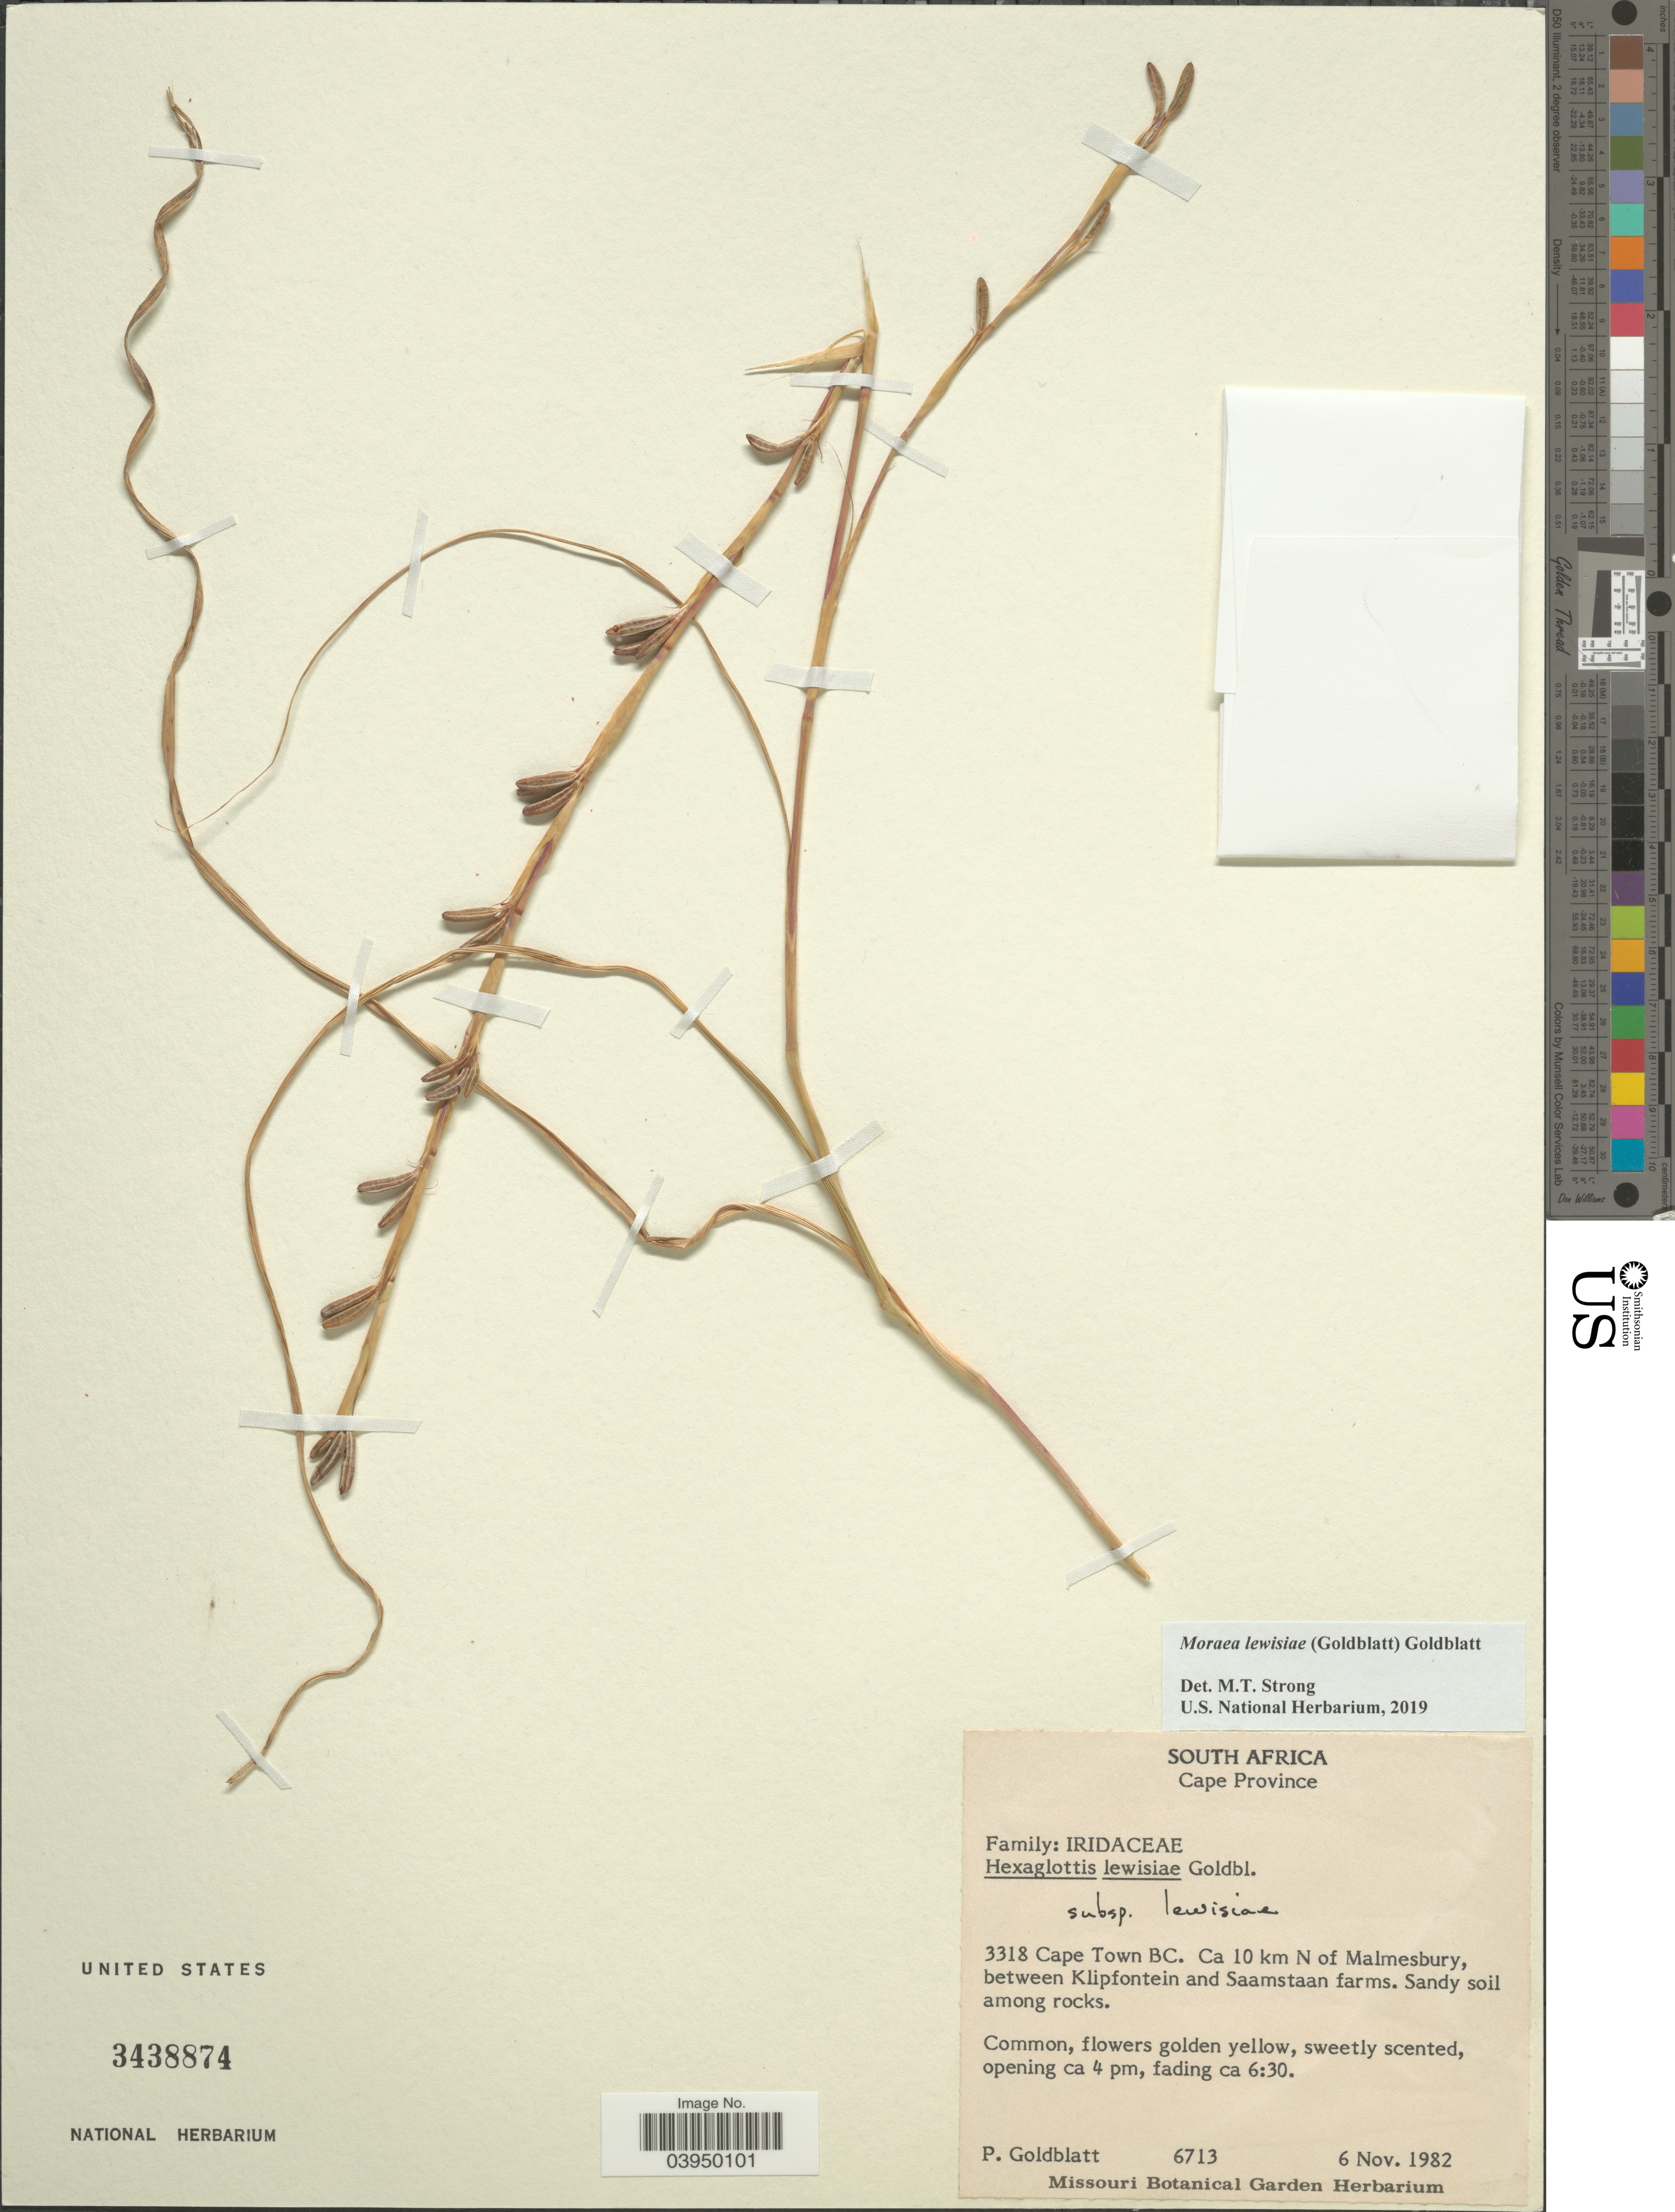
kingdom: Plantae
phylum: Tracheophyta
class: Liliopsida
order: Asparagales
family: Iridaceae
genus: Moraea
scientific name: Moraea lewisiae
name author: (Goldblatt) Goldblatt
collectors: P. Goldblatt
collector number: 6713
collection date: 1982-11-06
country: South Africa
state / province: Western Cape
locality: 3318 Cape Town BC. Ca 10 km N of Malmesbury, between Klipfontein and Saamstaan farms. Sandy soil among rocks.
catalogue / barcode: US 3438874